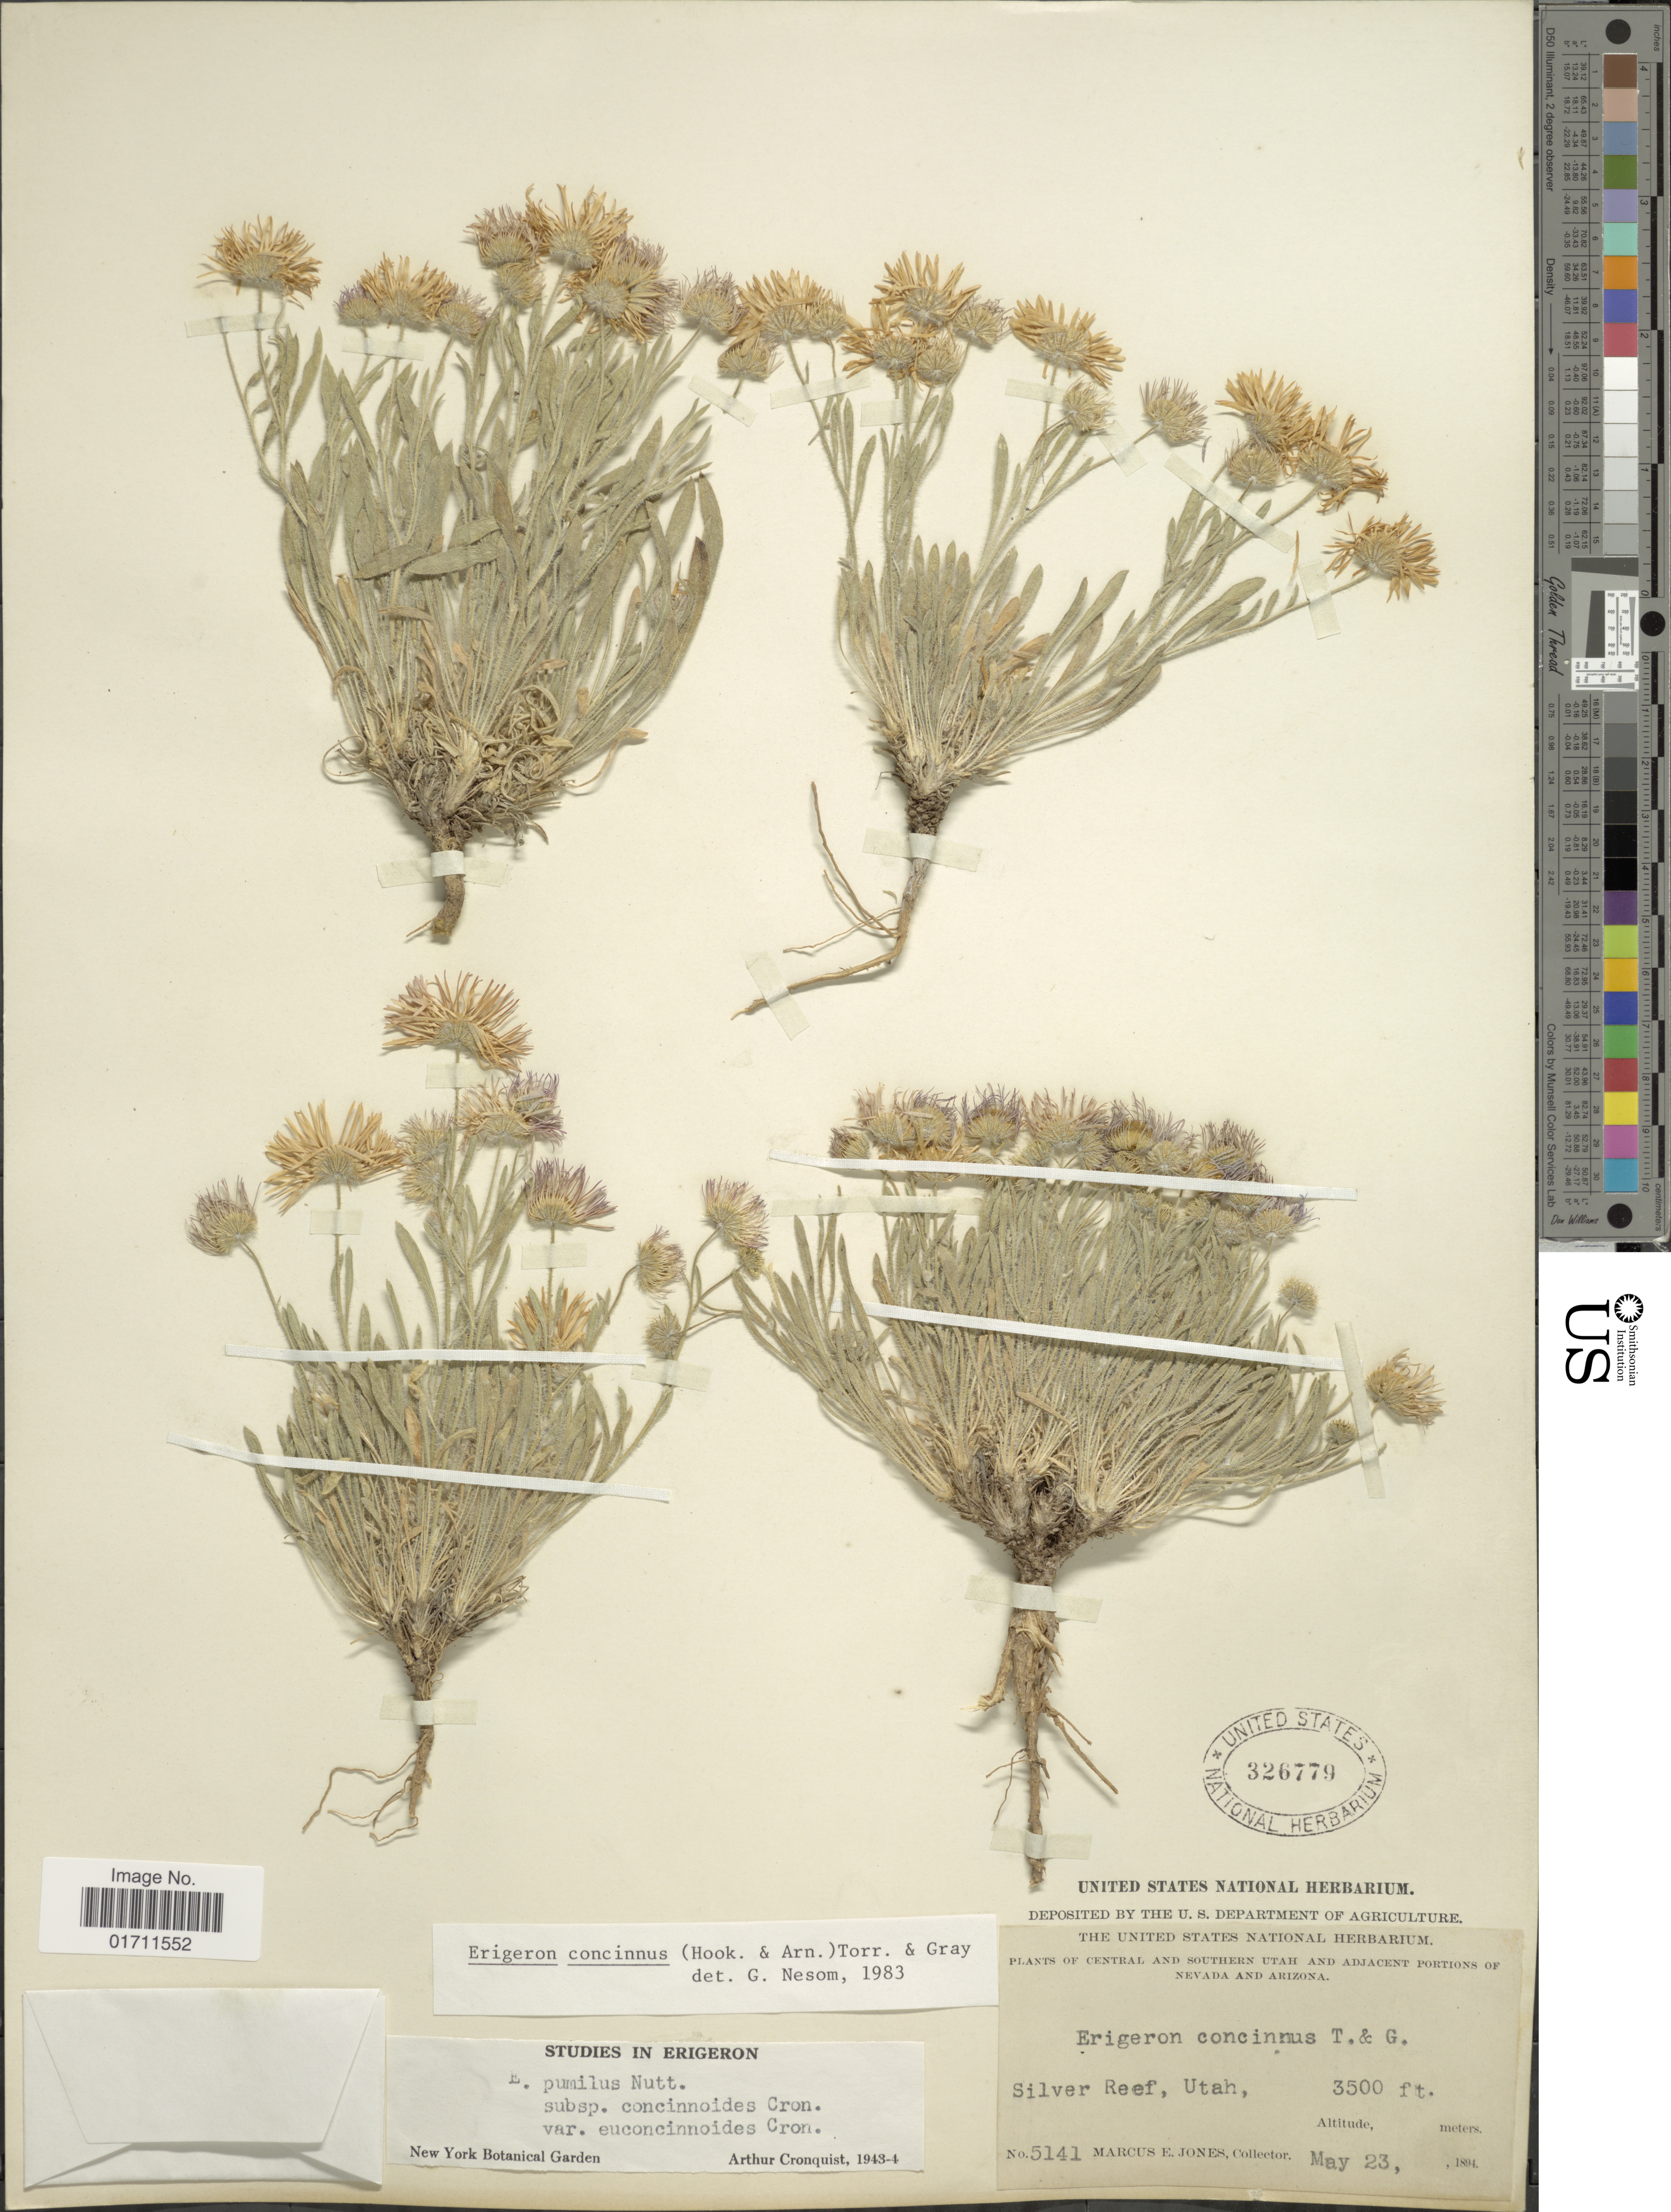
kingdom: Plantae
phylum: Tracheophyta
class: Magnoliopsida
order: Asterales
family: Asteraceae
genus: Erigeron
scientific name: Erigeron concinnus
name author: (Hook. & Arn.) Torr. & A. Gray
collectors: M. E. Jones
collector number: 5141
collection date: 1894-05-23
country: United States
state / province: Utah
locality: Central and Southern Utah and Adjacent Portion of Nevada and Arizona, Silver Reef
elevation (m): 1067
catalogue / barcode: US 326779